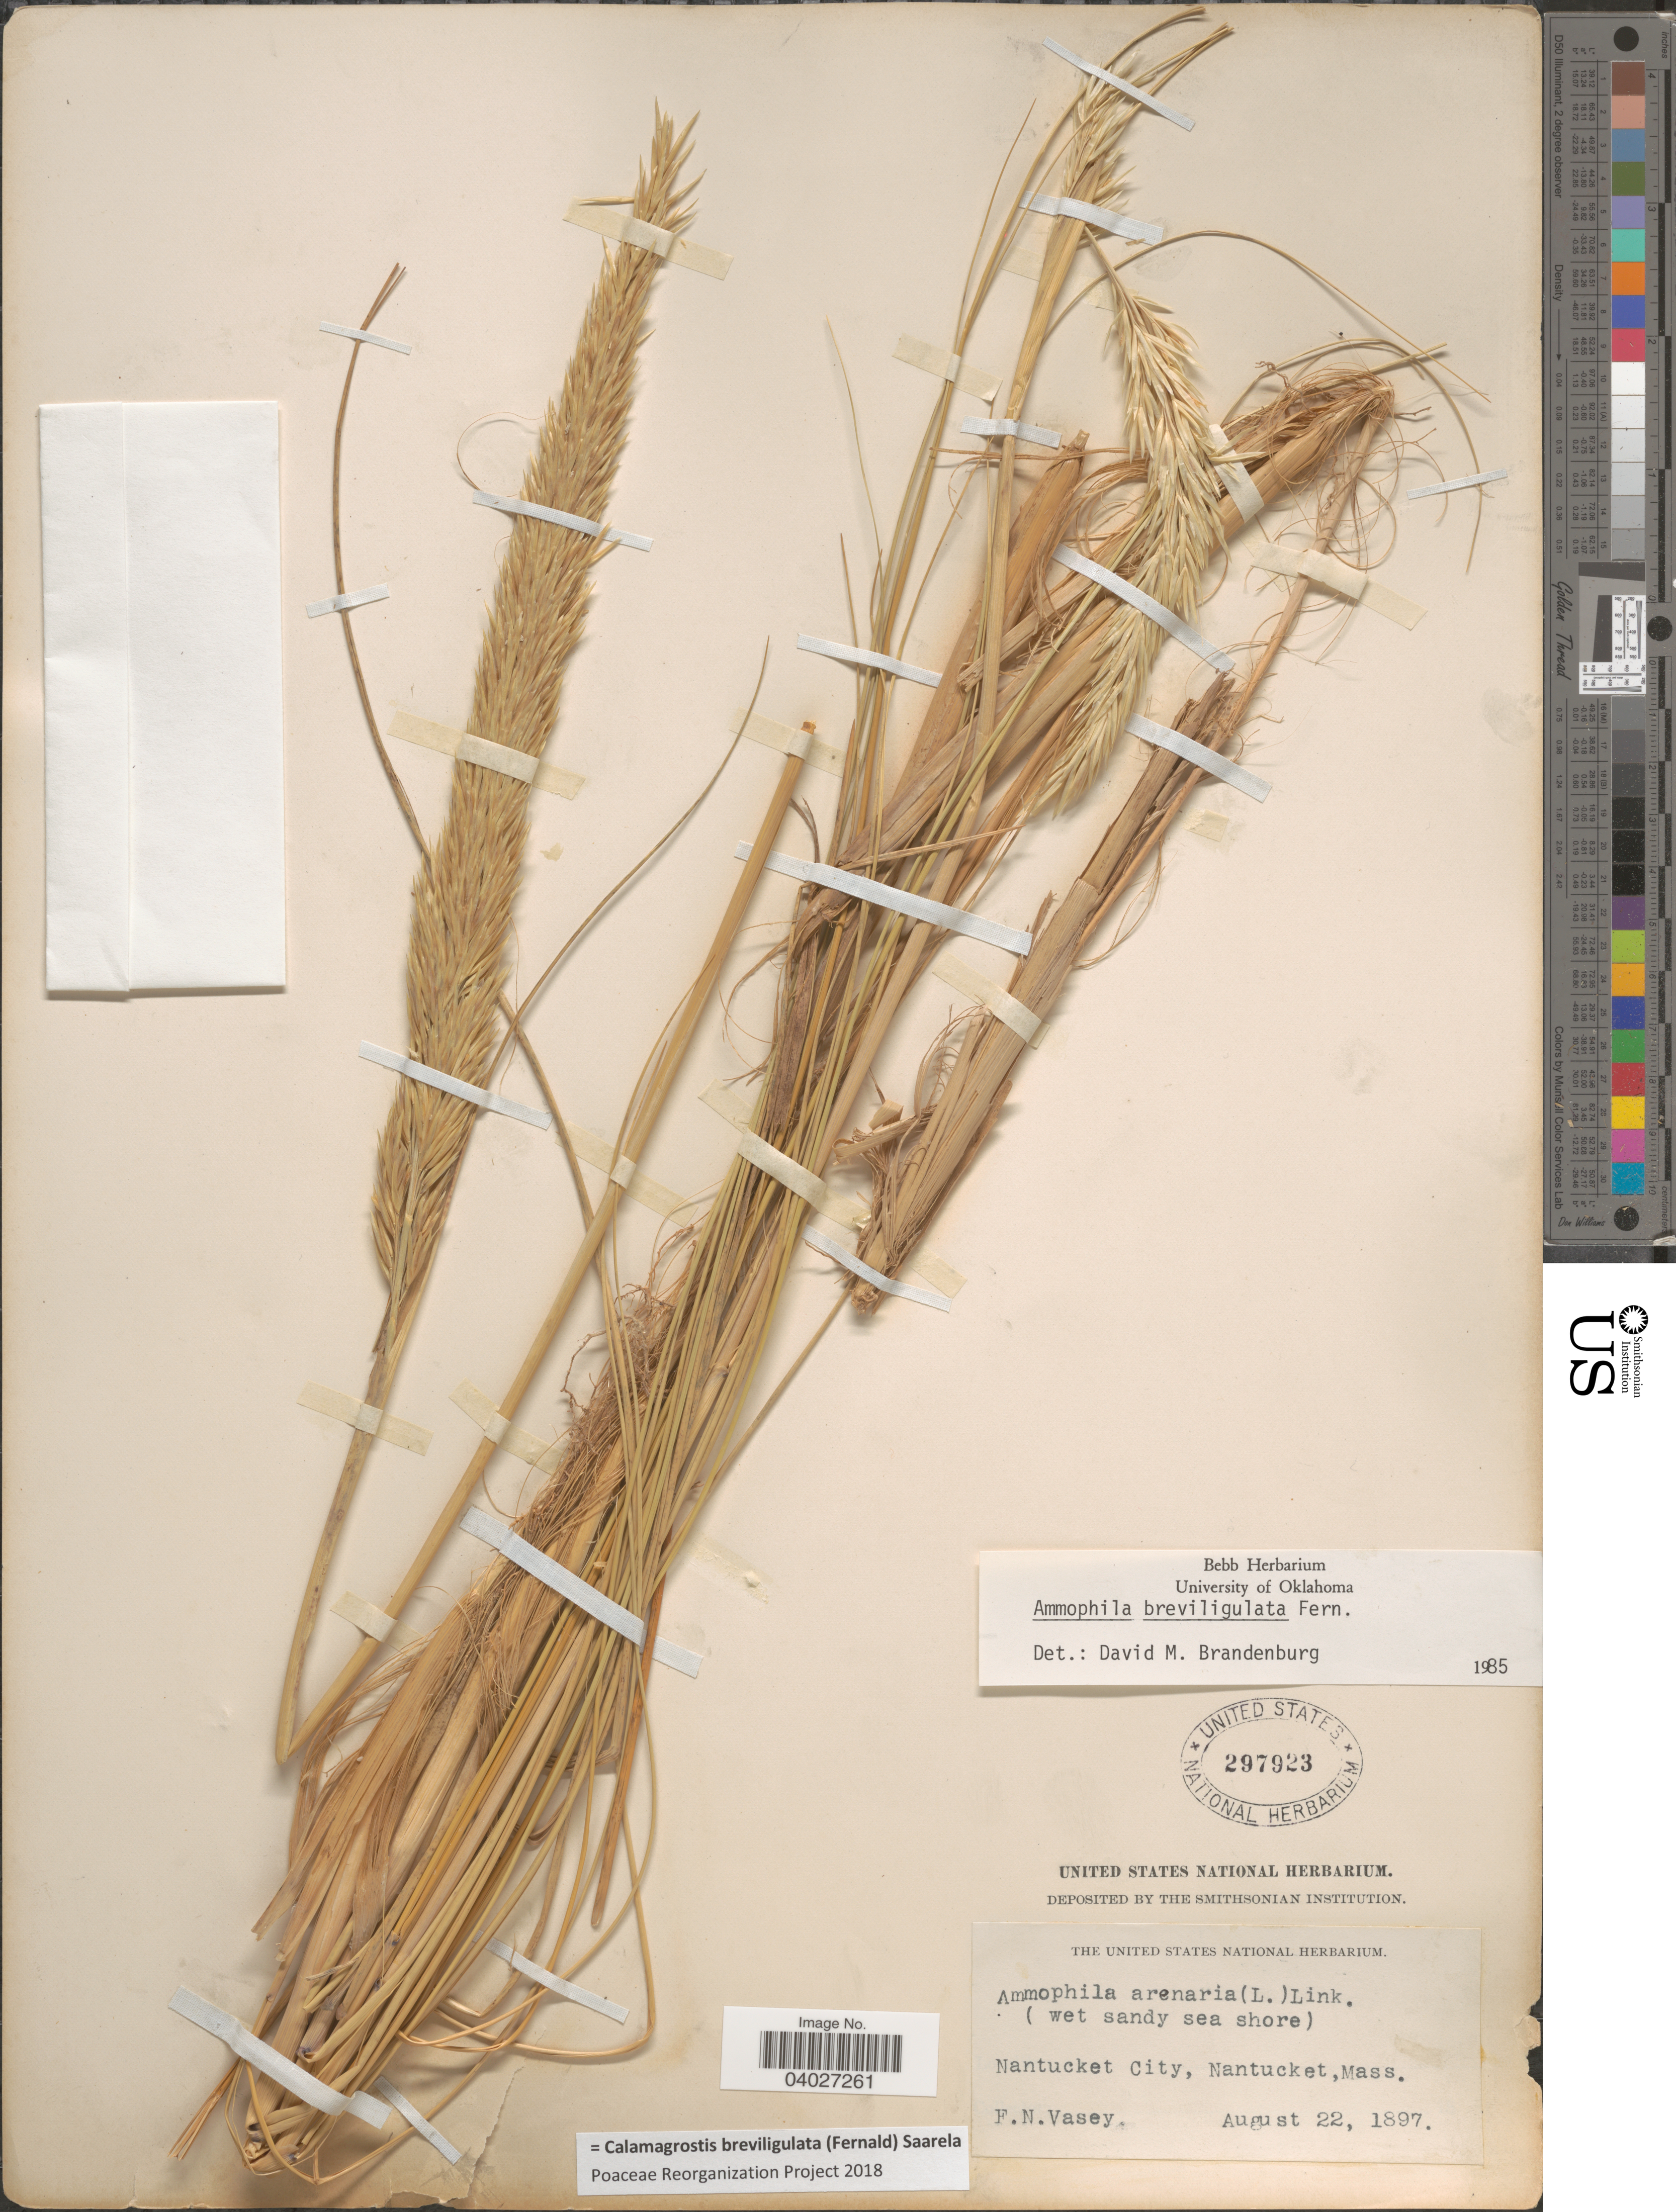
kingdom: Plantae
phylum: Tracheophyta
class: Liliopsida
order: Poales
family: Poaceae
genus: Calamagrostis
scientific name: Calamagrostis breviligulata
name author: (Fernald) Saarela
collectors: F. N. Vasey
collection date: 1897-08-22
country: United States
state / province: Massachusetts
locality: Nantucket City, Nantucket.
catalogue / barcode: US 297923